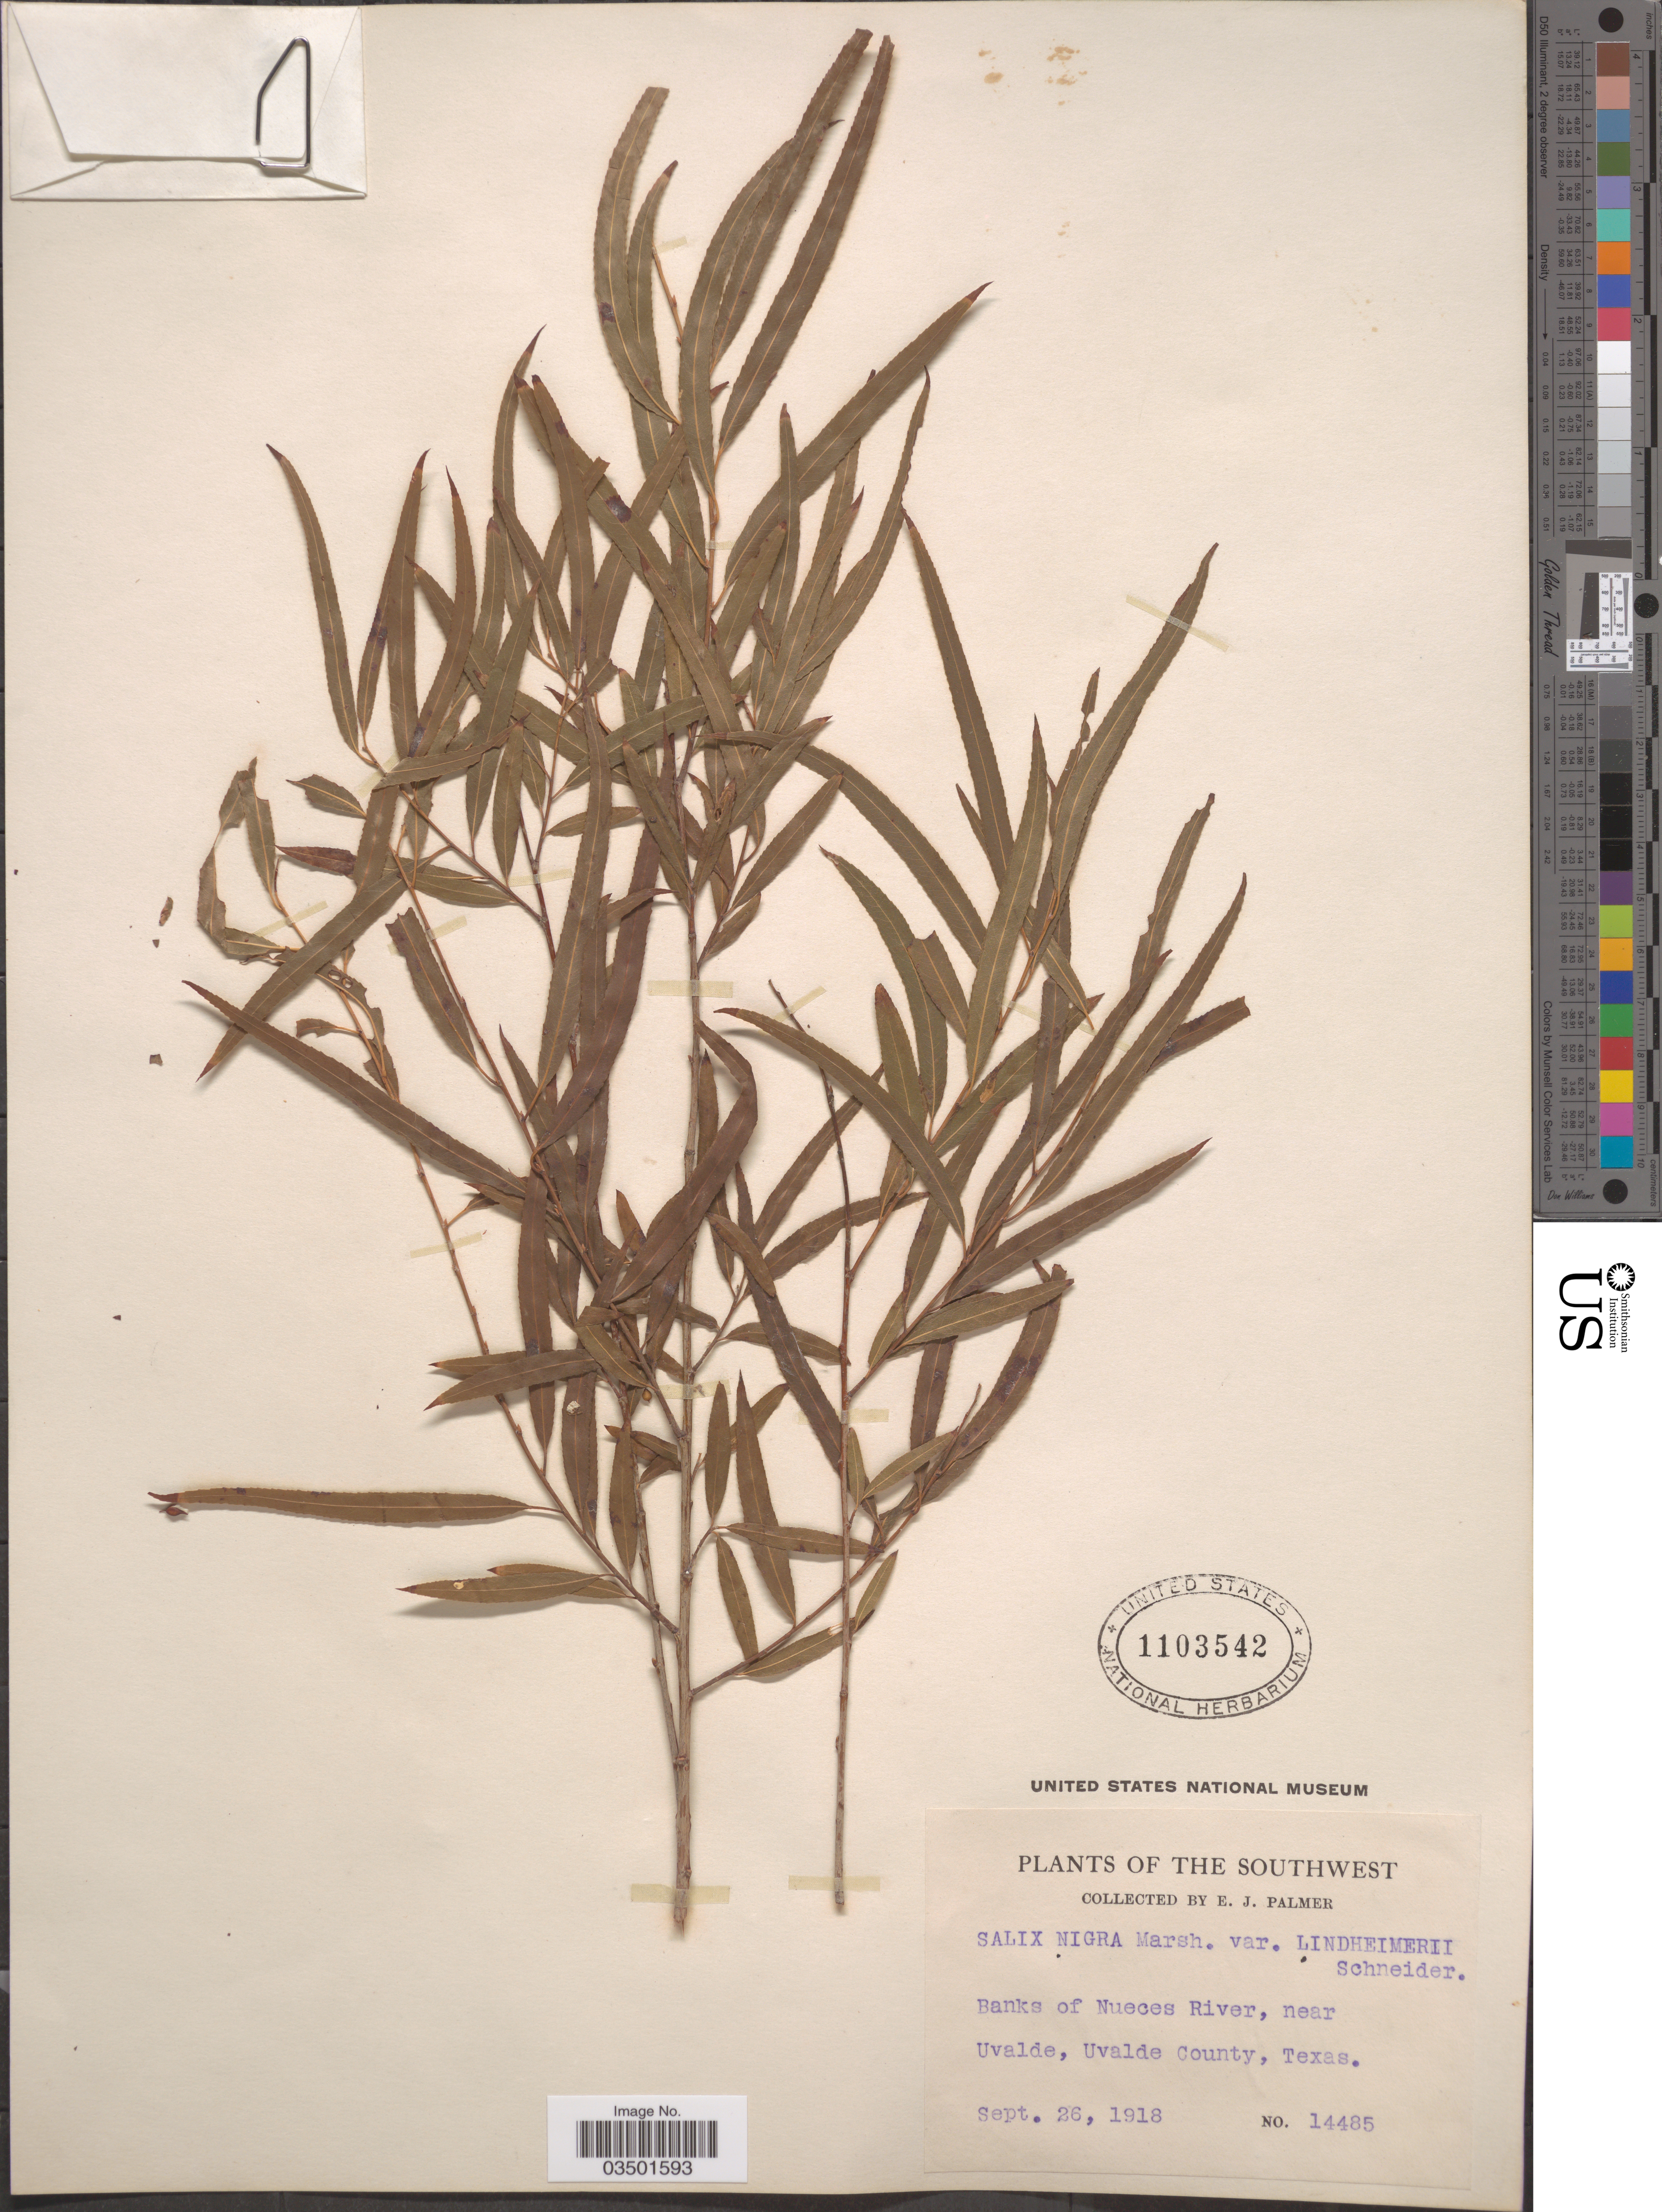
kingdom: Plantae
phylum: Tracheophyta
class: Magnoliopsida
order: Malpighiales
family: Salicaceae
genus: Salix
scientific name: Salix nigra var. lindheimeri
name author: C.K. Schneid.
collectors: E. J. Palmer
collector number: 14485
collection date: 1918-09-26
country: United States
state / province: Texas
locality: The Southwest. Banks of Nueces River, near Uvalde, Uvalde County.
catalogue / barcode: US 1103542